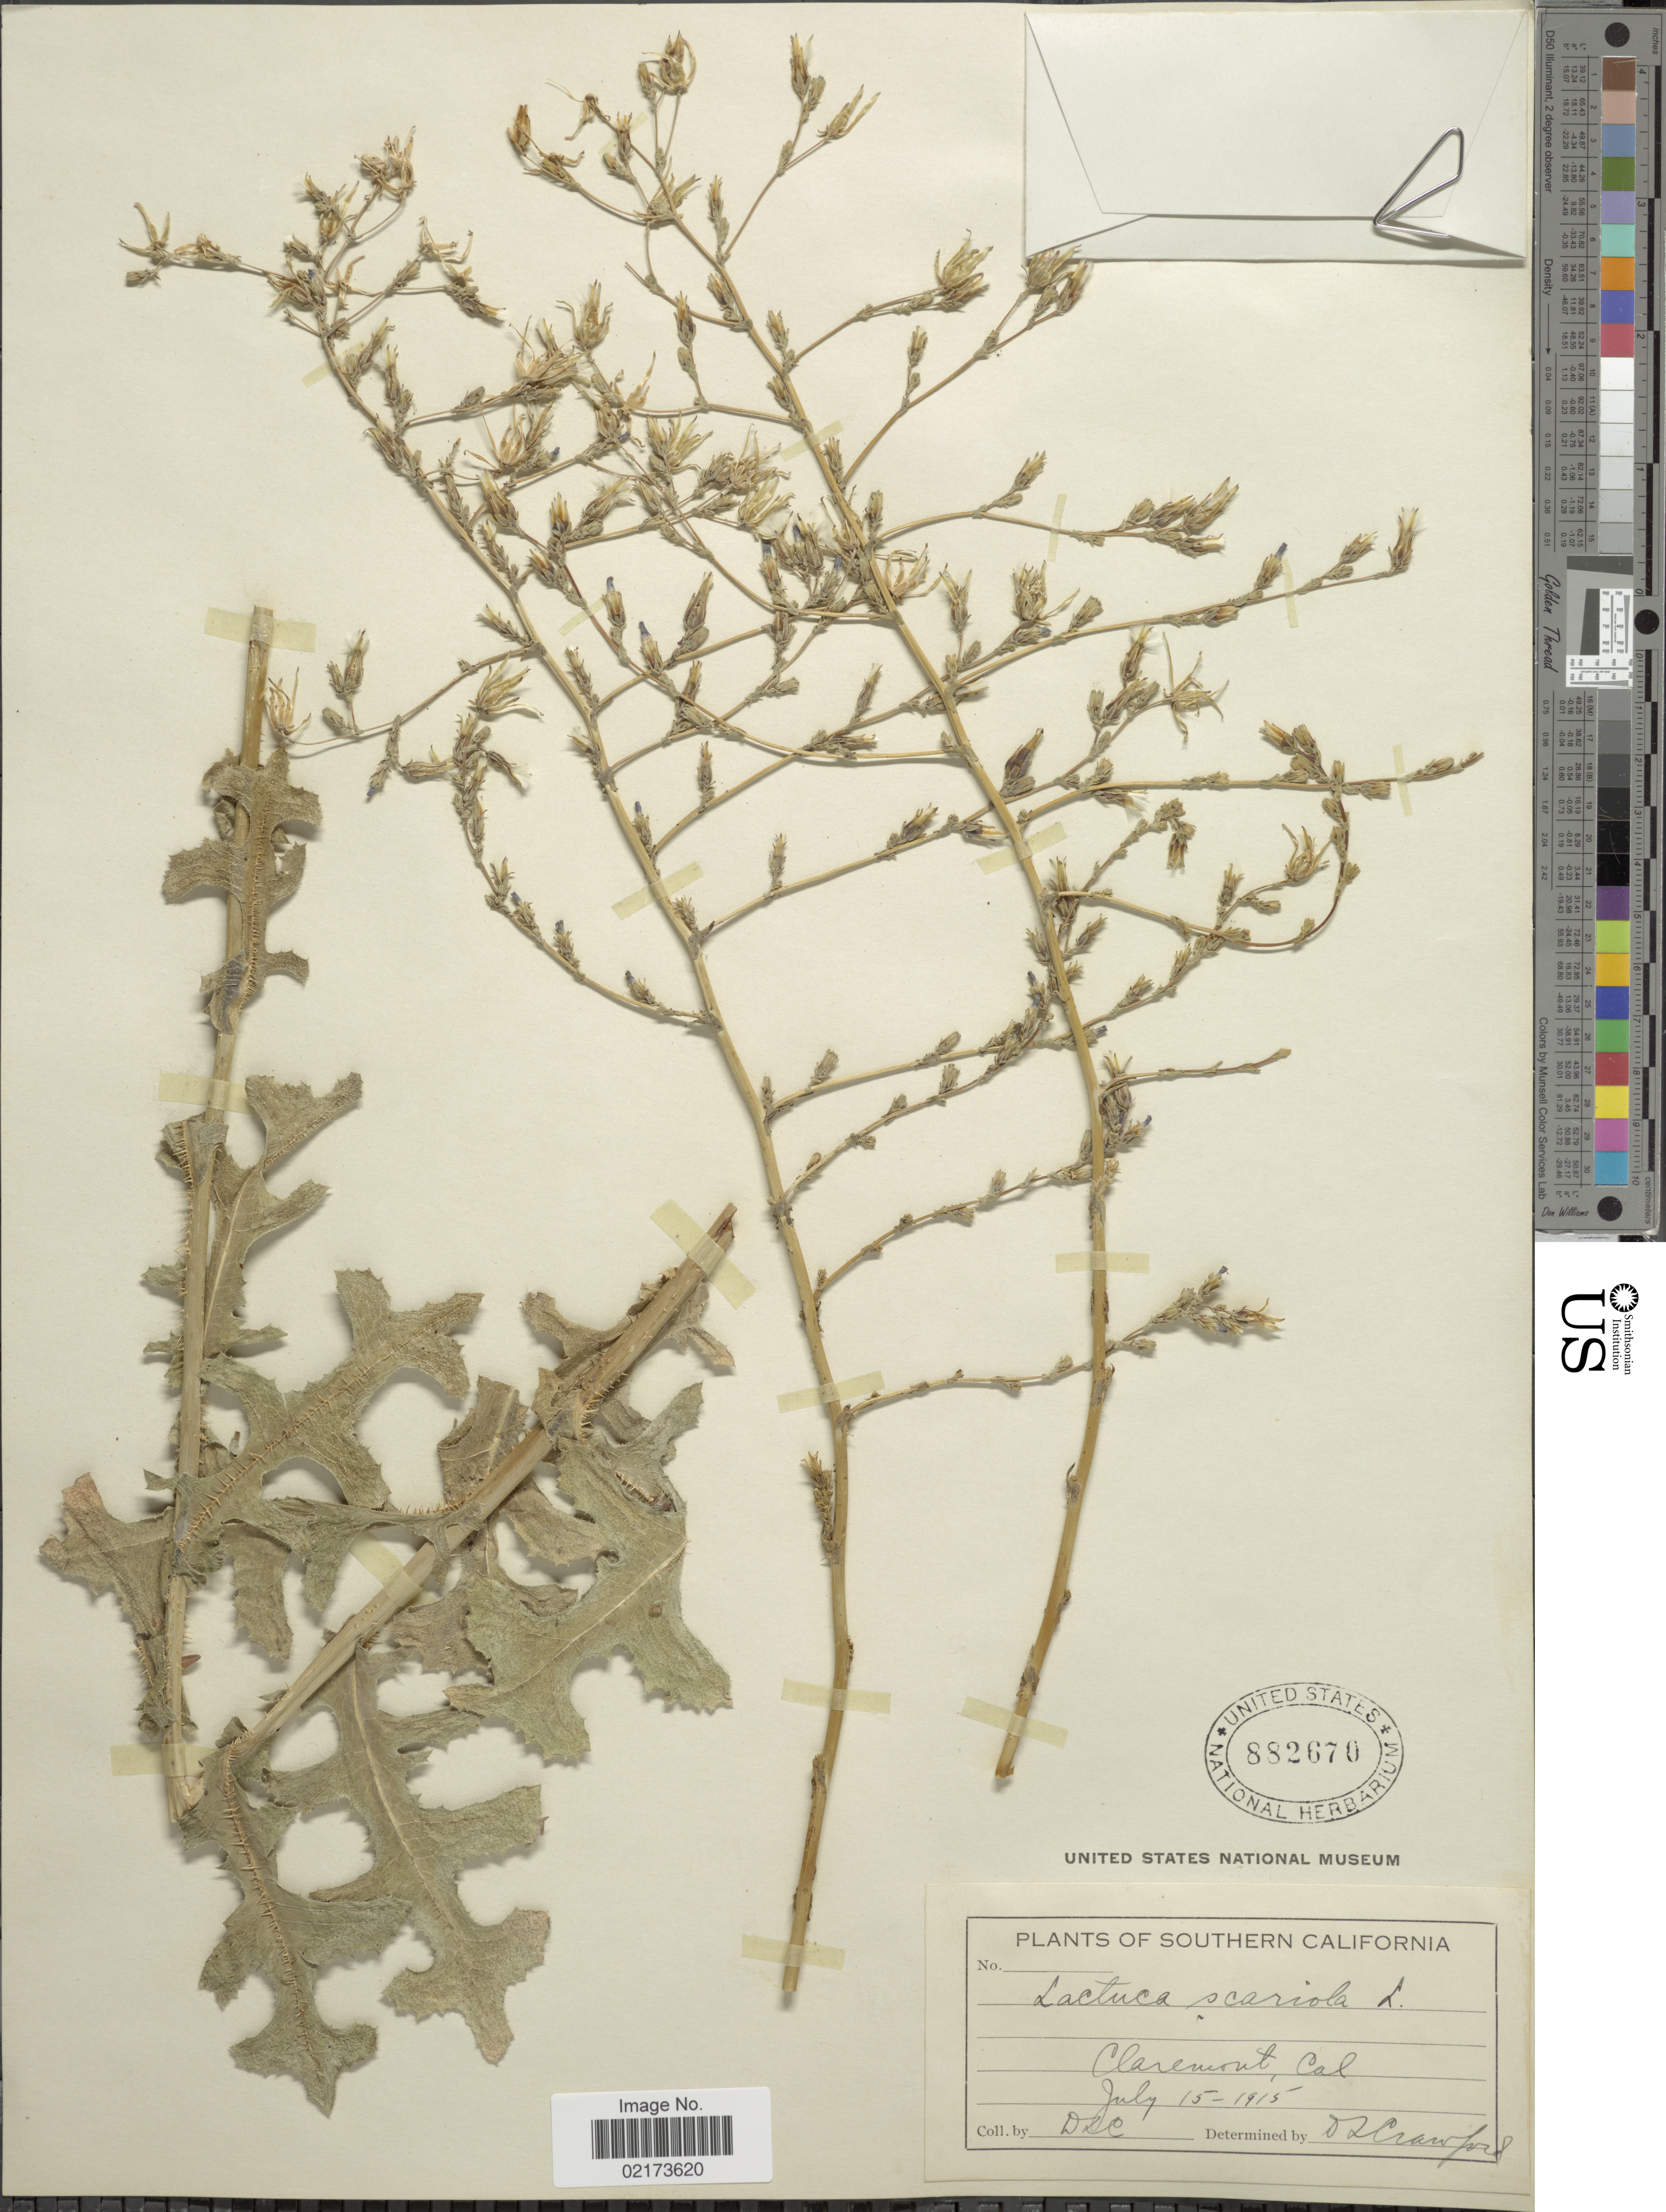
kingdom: Plantae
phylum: Tracheophyta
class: Magnoliopsida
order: Asterales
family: Asteraceae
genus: Lactuca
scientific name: Lactuca serriola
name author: L.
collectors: D. L. Crawford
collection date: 1915-07-15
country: United States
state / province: California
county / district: Los Angeles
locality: Southern California, Claremont, Cal.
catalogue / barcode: US 882670